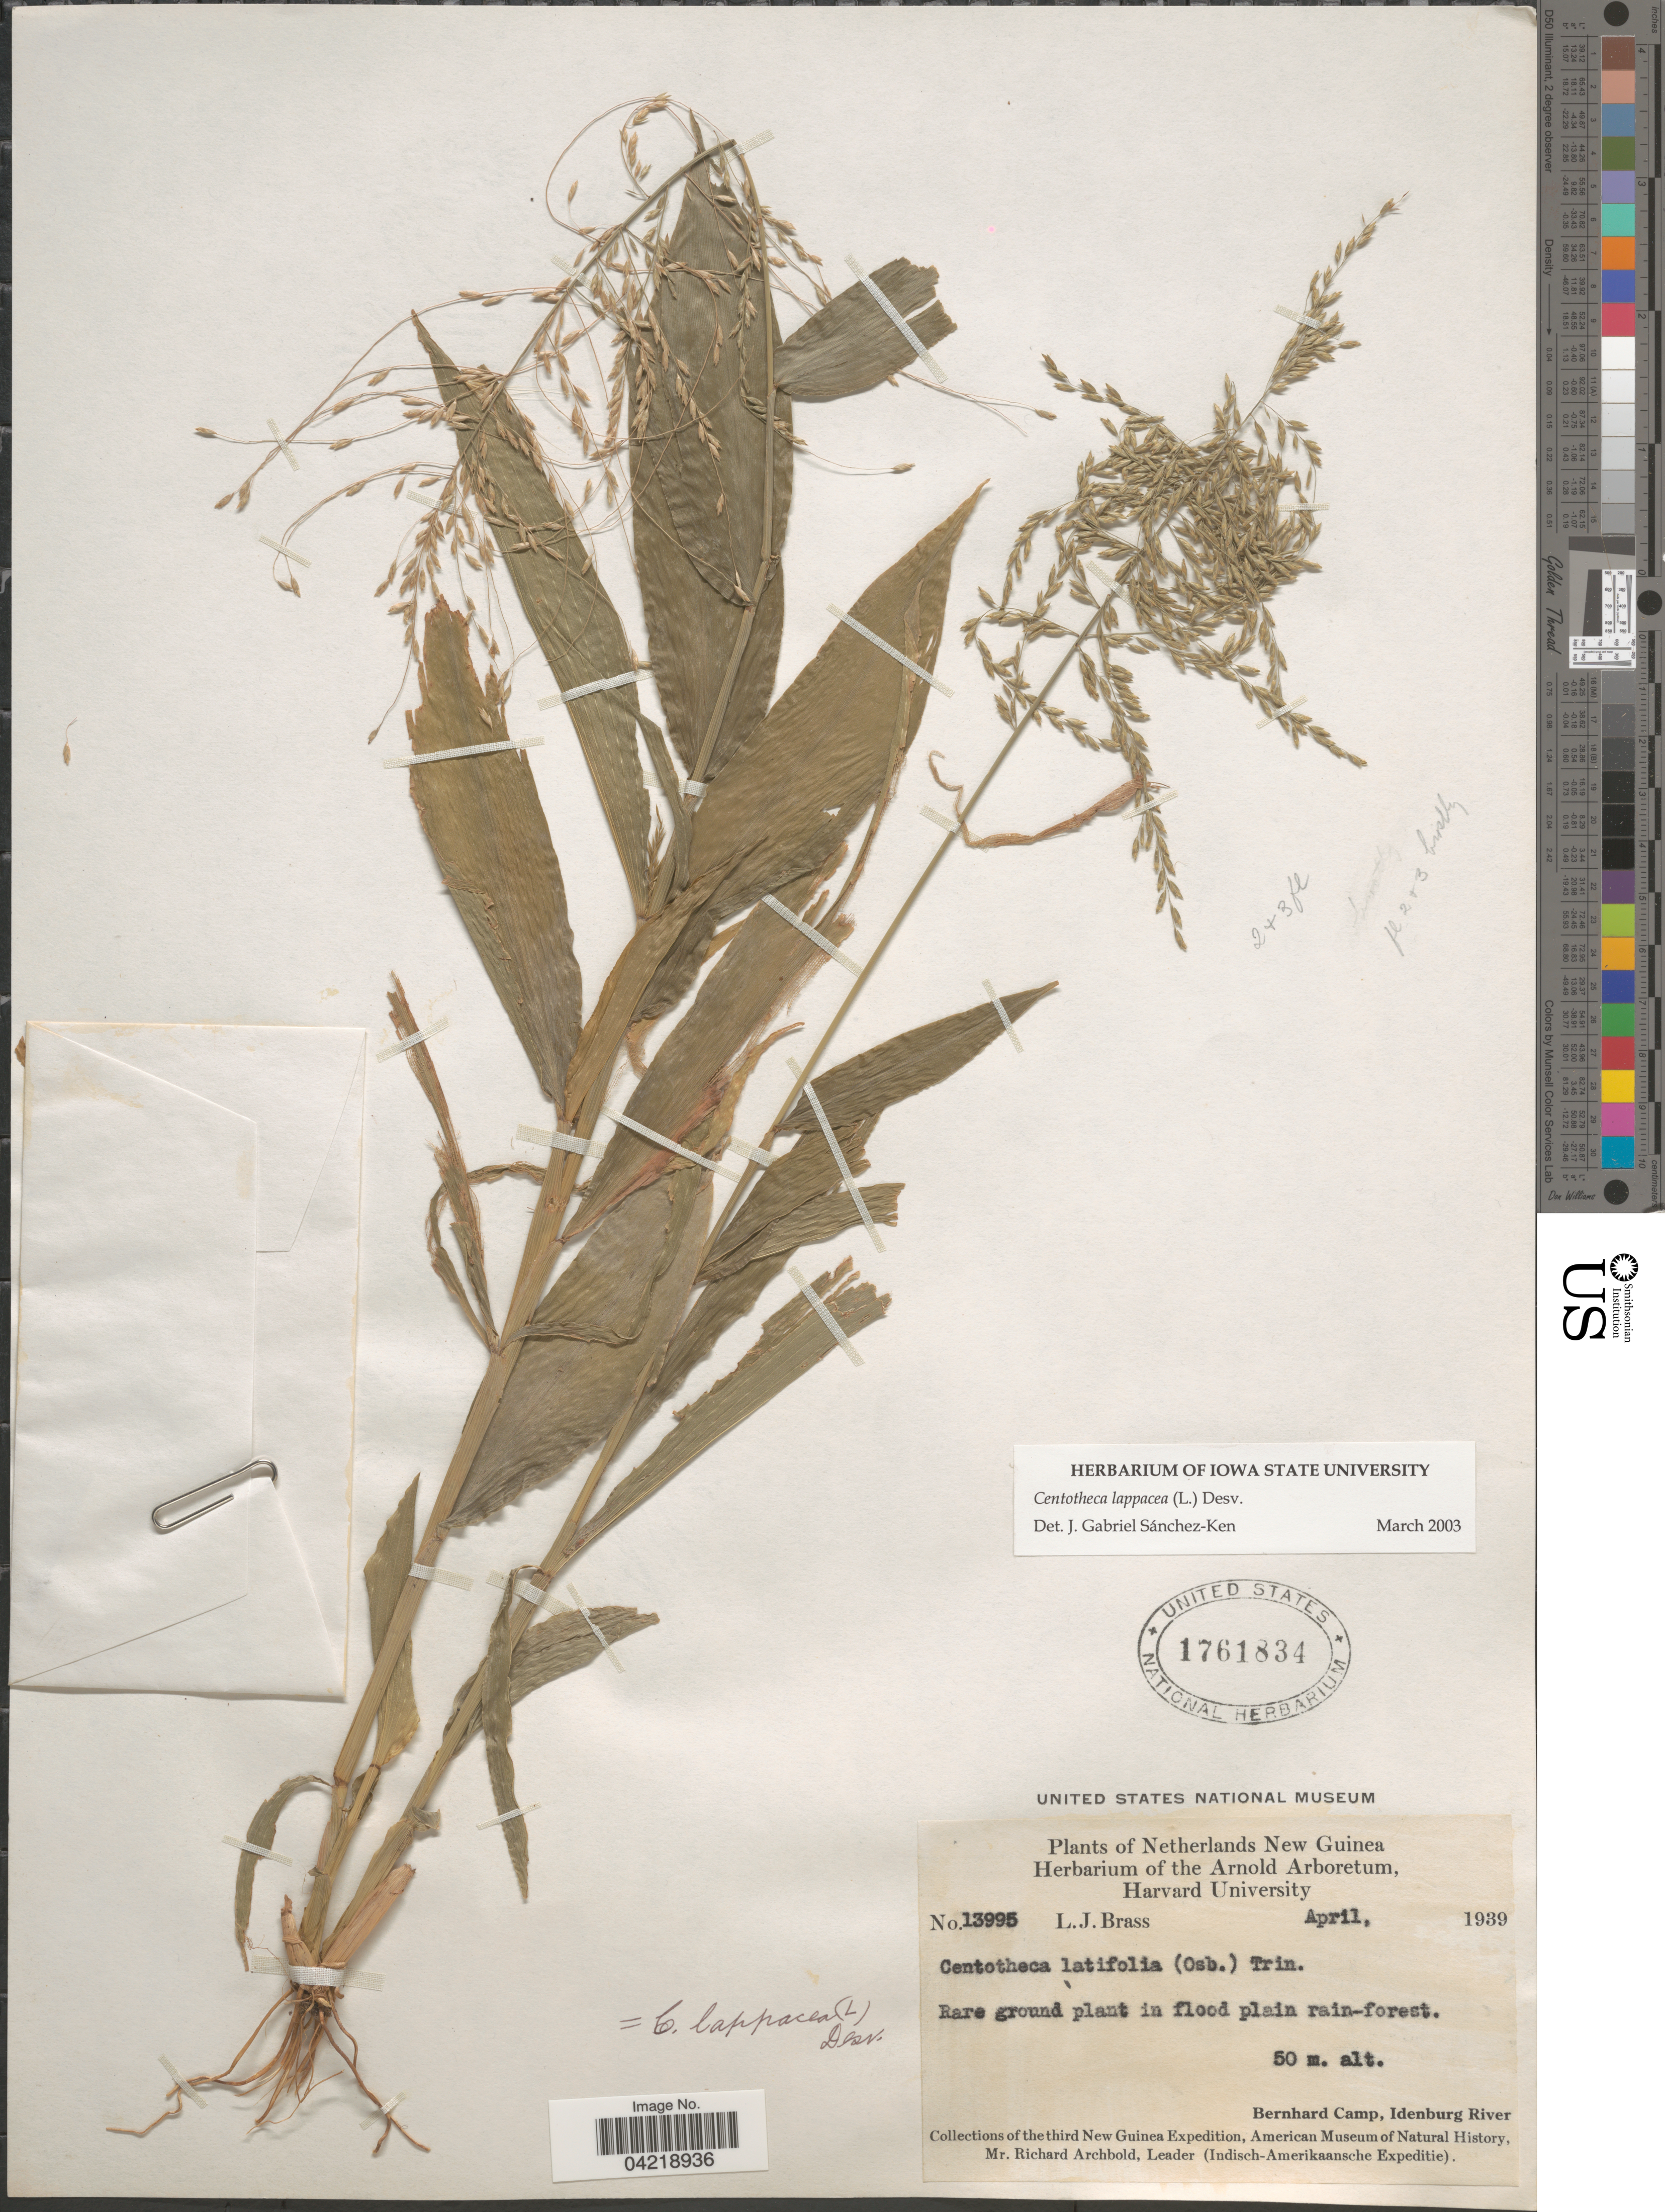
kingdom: Plantae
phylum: Tracheophyta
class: Liliopsida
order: Poales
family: Poaceae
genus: Centotheca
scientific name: Centotheca lappacea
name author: (L.) Desv.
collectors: L. J. Brass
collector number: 13995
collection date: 1939-04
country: Indonesia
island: New Guinea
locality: Netherlands New Guinea. Bernhard Camp, Idenburg River. The third New Guinea Expedition (Indisch-Amerikaansche Expeditie).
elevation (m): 50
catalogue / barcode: US 1761834